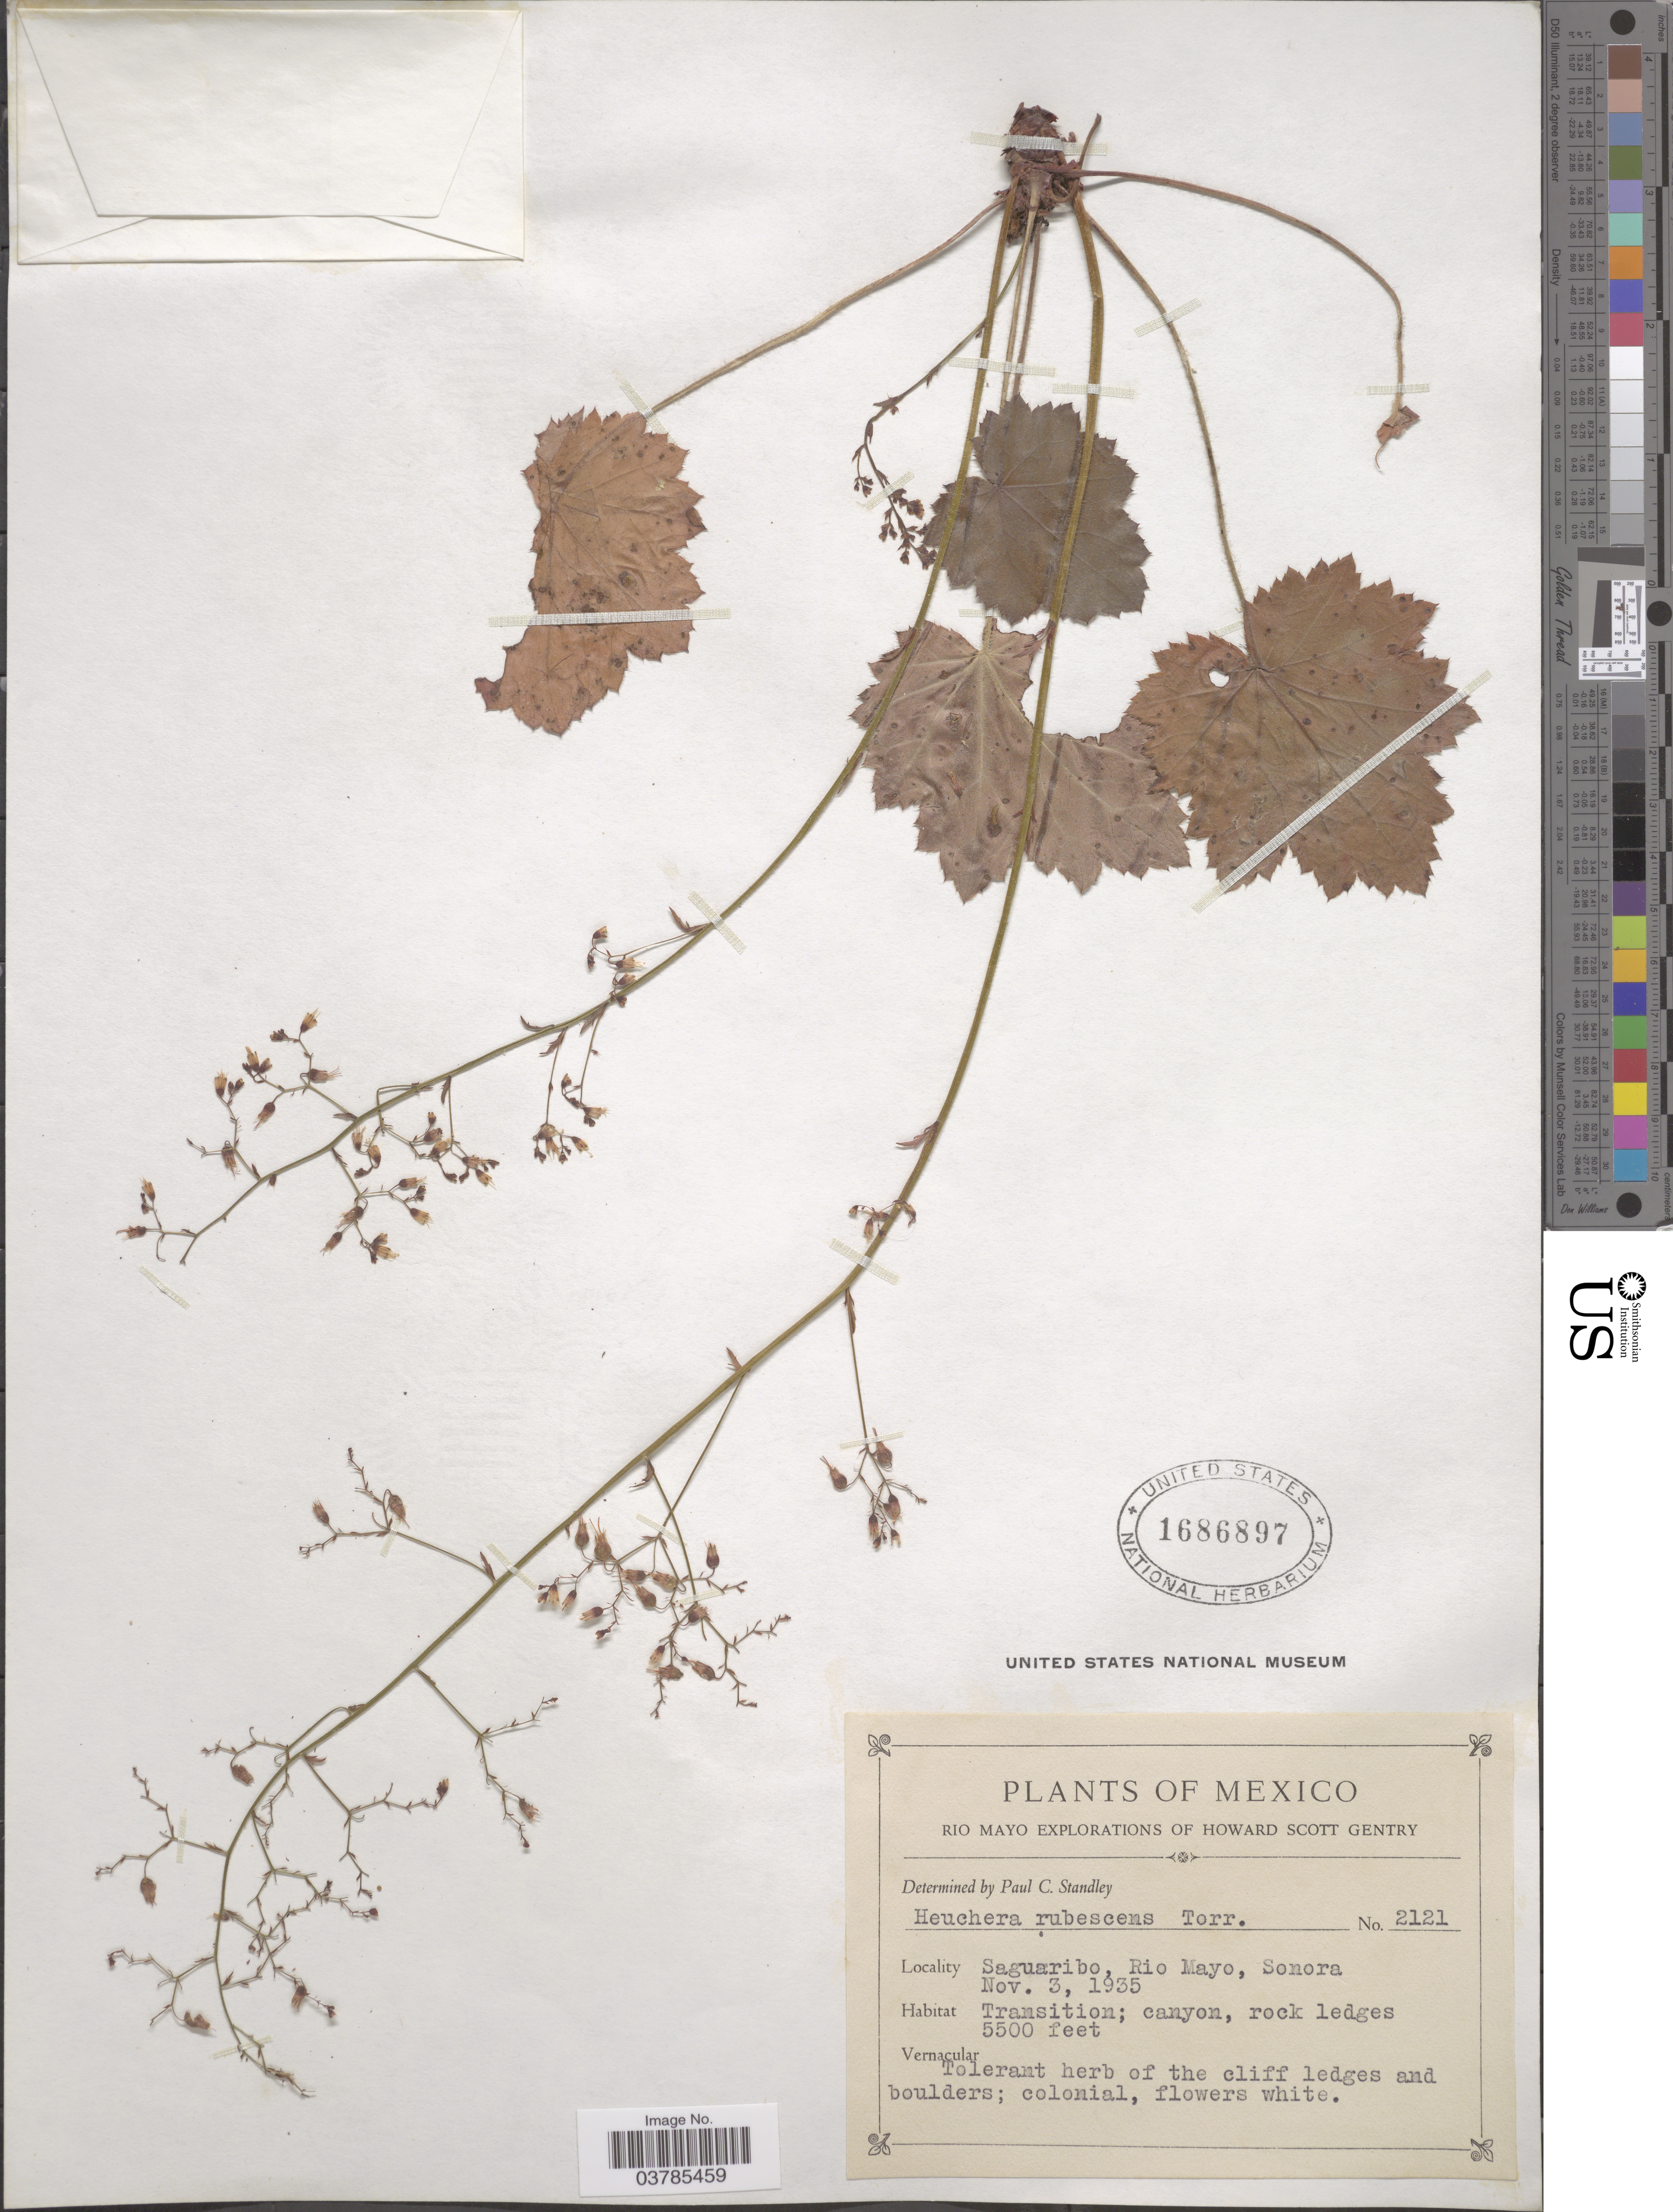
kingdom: Plantae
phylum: Tracheophyta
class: Magnoliopsida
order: Saxifragales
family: Saxifragaceae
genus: Heuchera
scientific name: Heuchera rubescens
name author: Torr.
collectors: H. S. Gentry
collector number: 2121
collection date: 1935-11-03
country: Mexico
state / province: Sonora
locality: Rio Mayo Explorations. Saguaribo, Rio Mayo. Transition.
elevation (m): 1676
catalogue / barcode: US 1686897